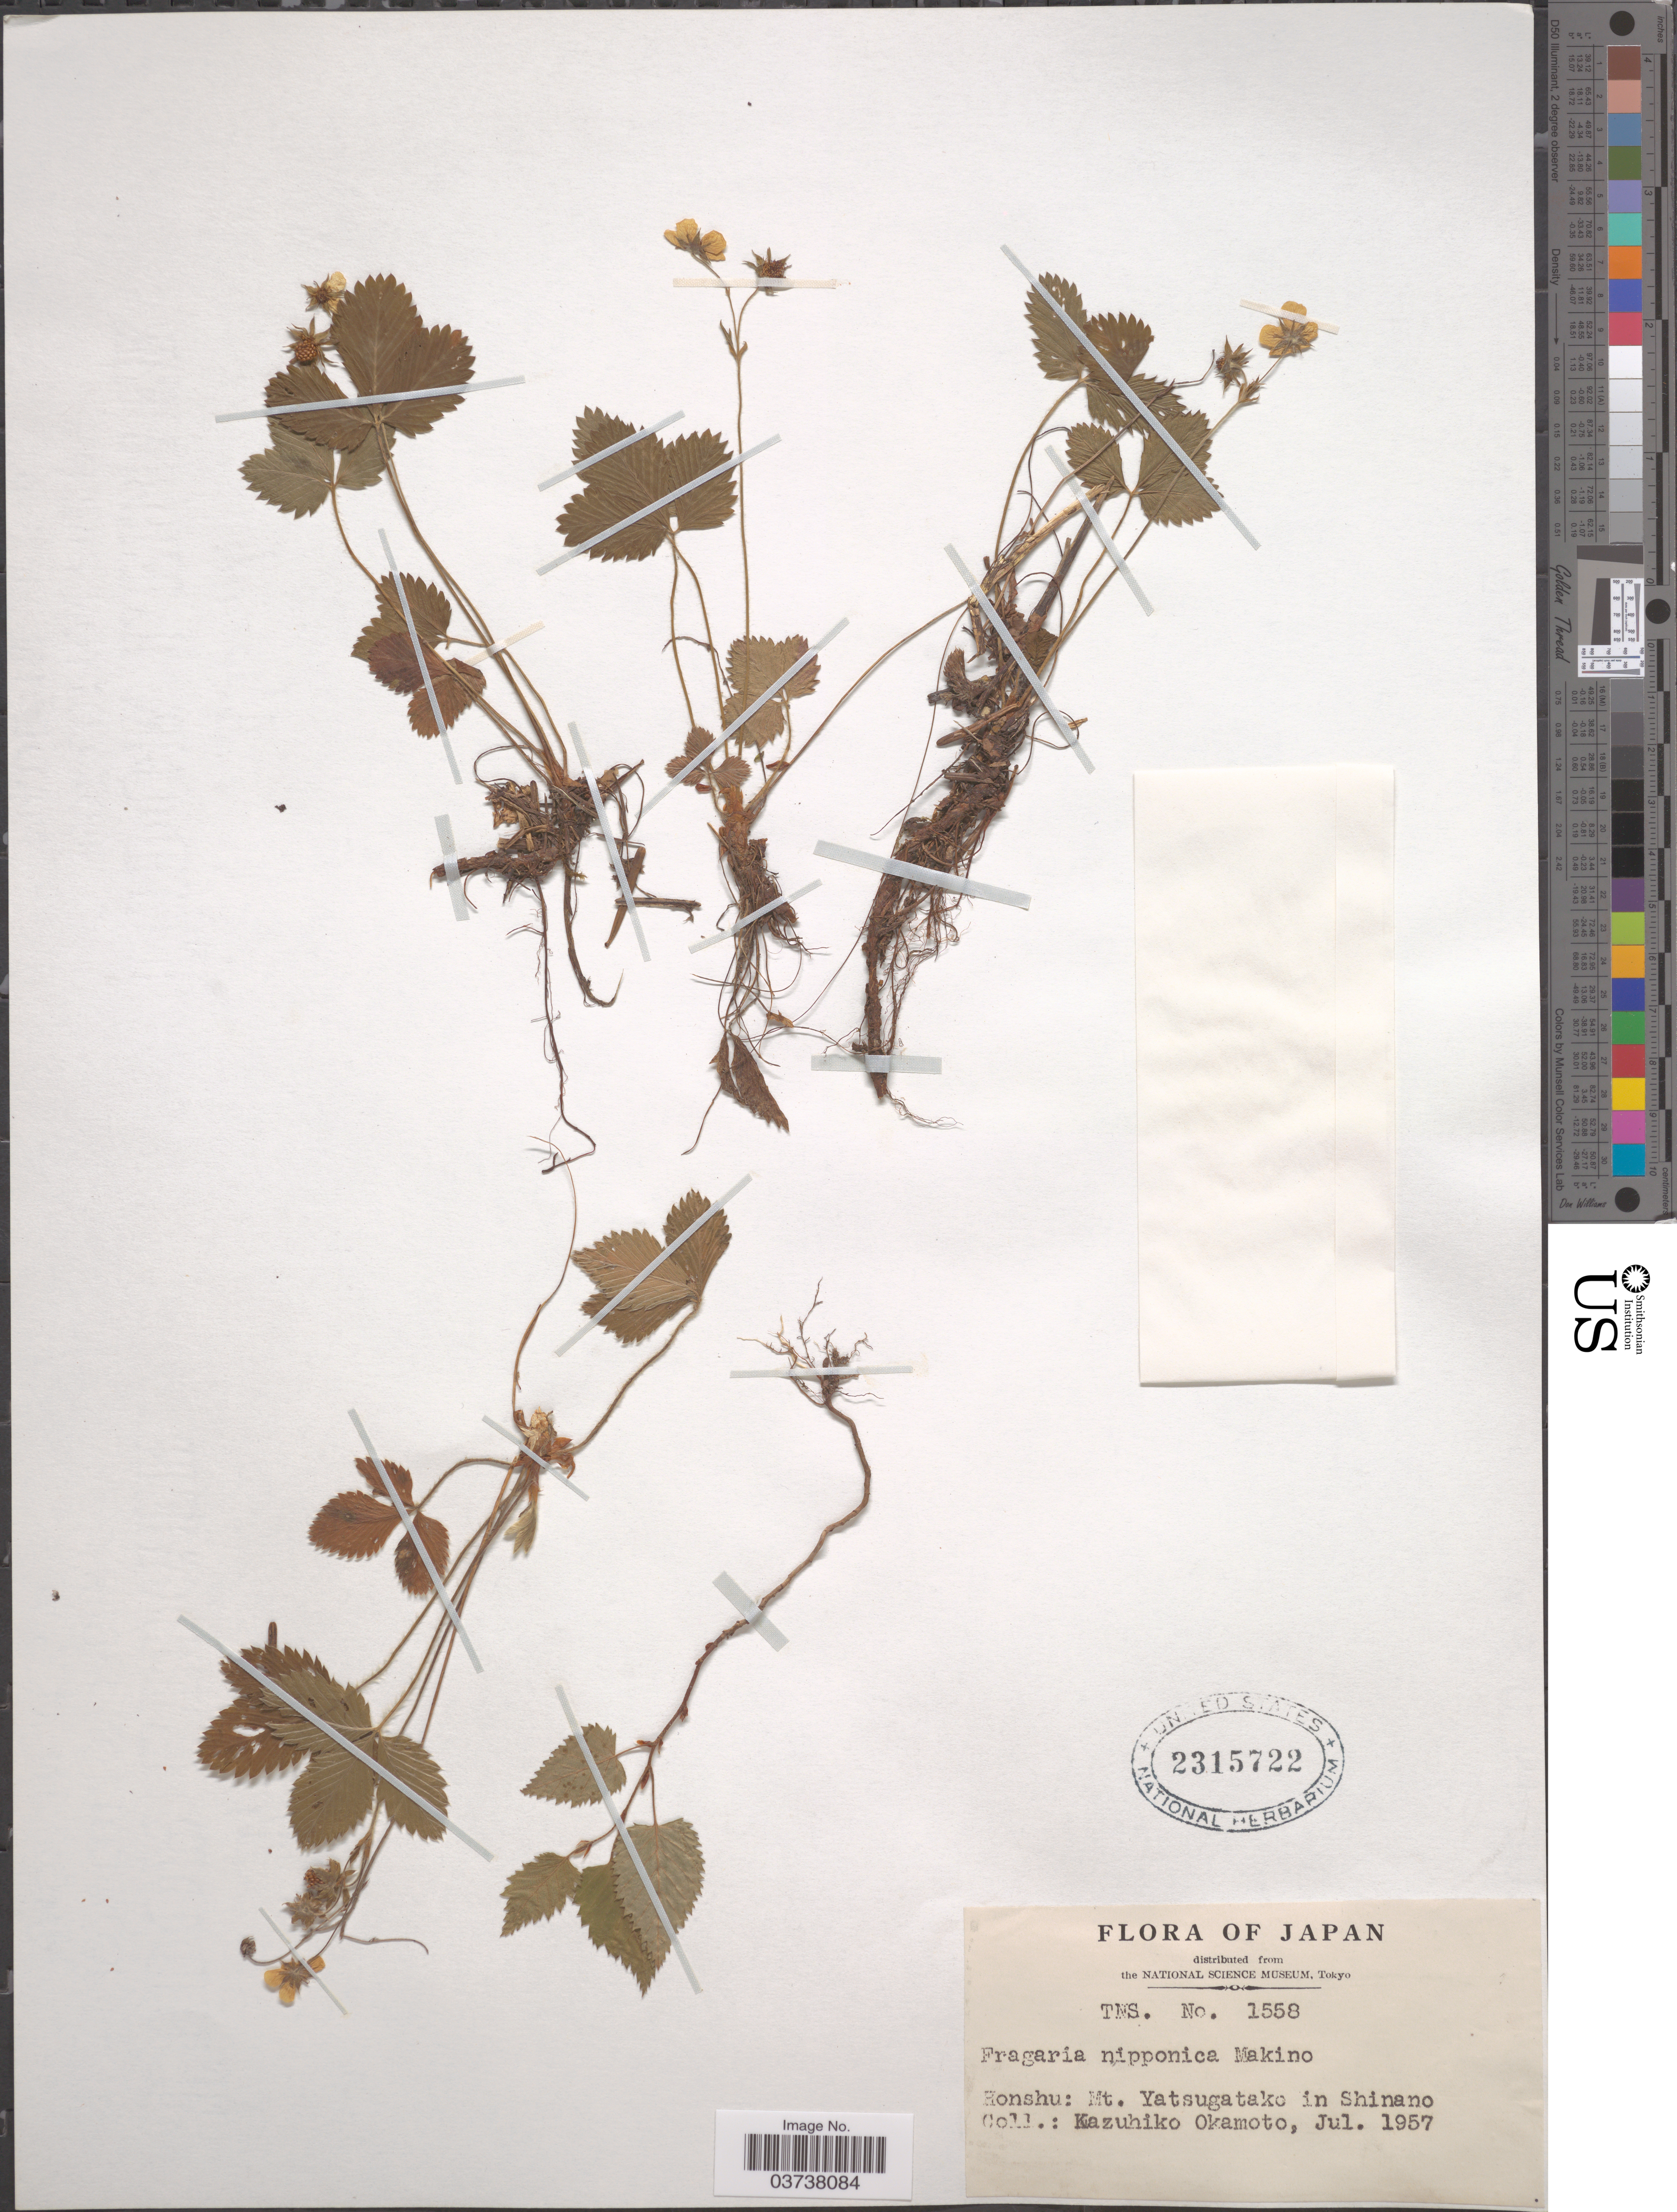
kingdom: Plantae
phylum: Tracheophyta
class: Magnoliopsida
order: Rosales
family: Rosaceae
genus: Fragaria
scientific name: Fragaria nipponica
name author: Makino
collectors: K. Okamoto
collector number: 1558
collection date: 1957-07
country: Japan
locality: Honshu: Mt. Yatsugatako in Shinano.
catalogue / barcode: US 2315722